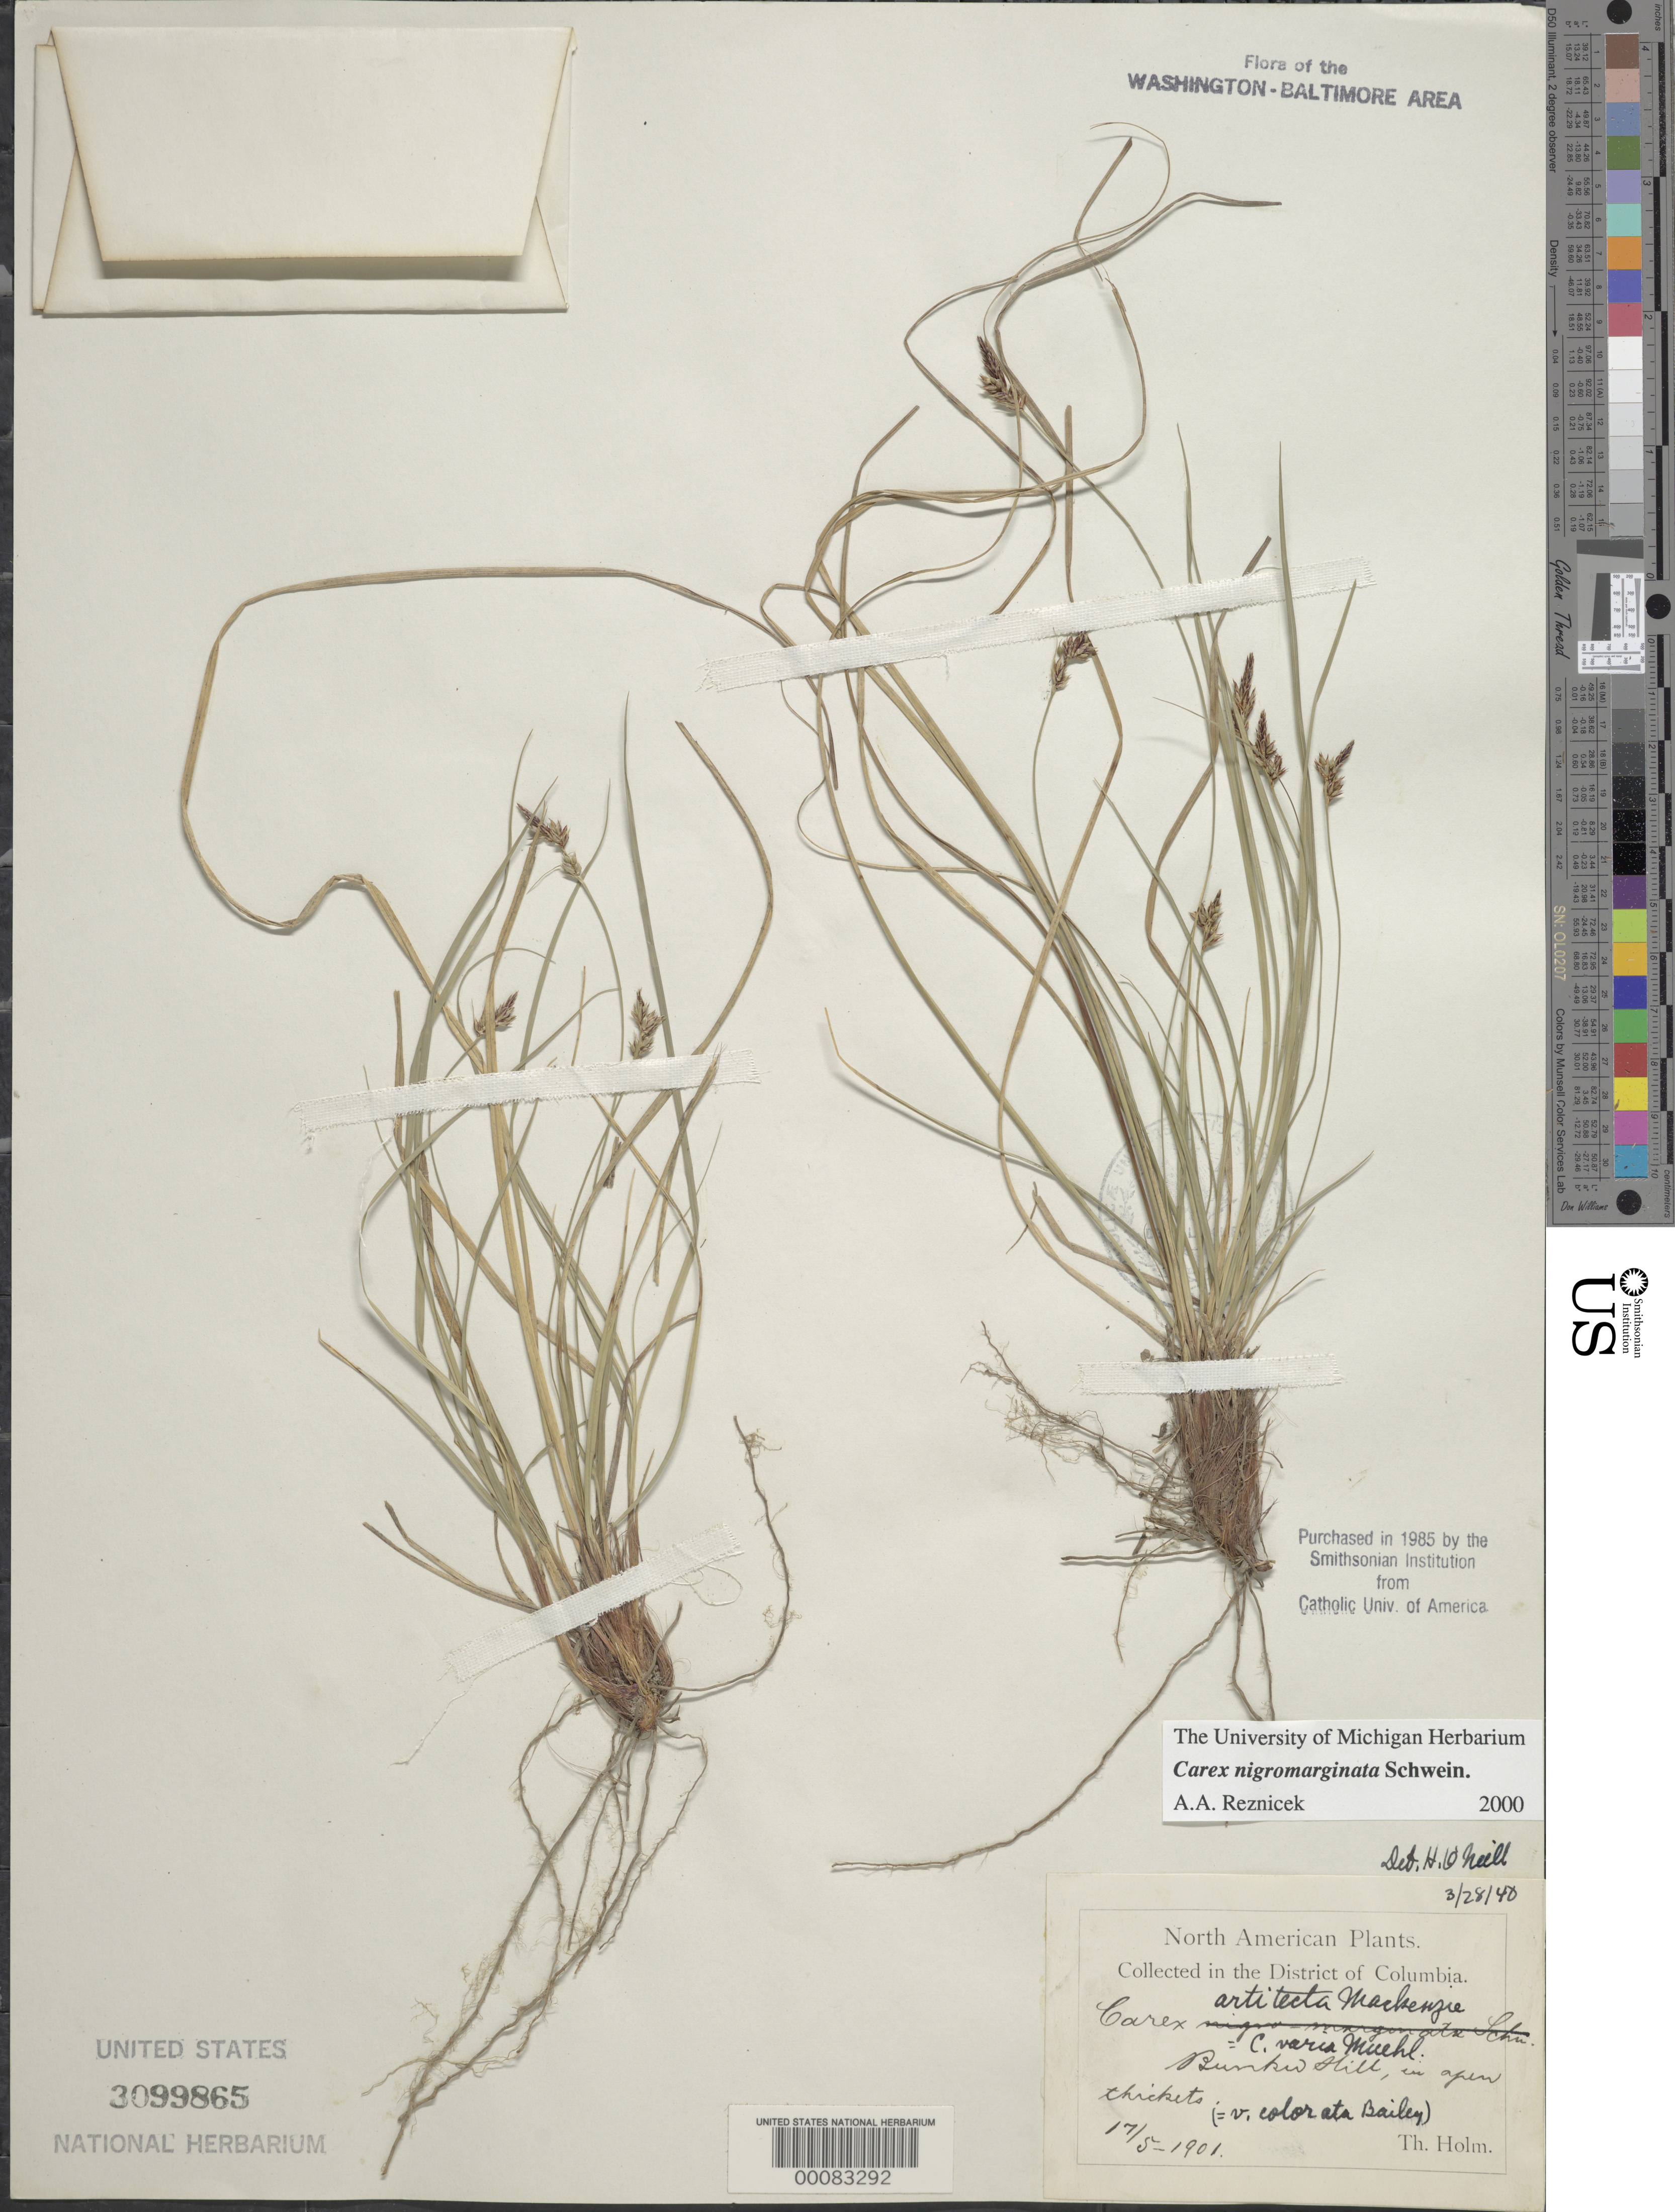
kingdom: Plantae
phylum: Tracheophyta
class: Liliopsida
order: Poales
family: Cyperaceae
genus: Carex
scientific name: Carex nigromarginata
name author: Schwein.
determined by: Reznicek, A. A.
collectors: T. Holm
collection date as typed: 17 May 1901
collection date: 1901-05-17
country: United States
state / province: District of Columbia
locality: Bunker Hill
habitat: Open thicket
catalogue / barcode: US 3099865